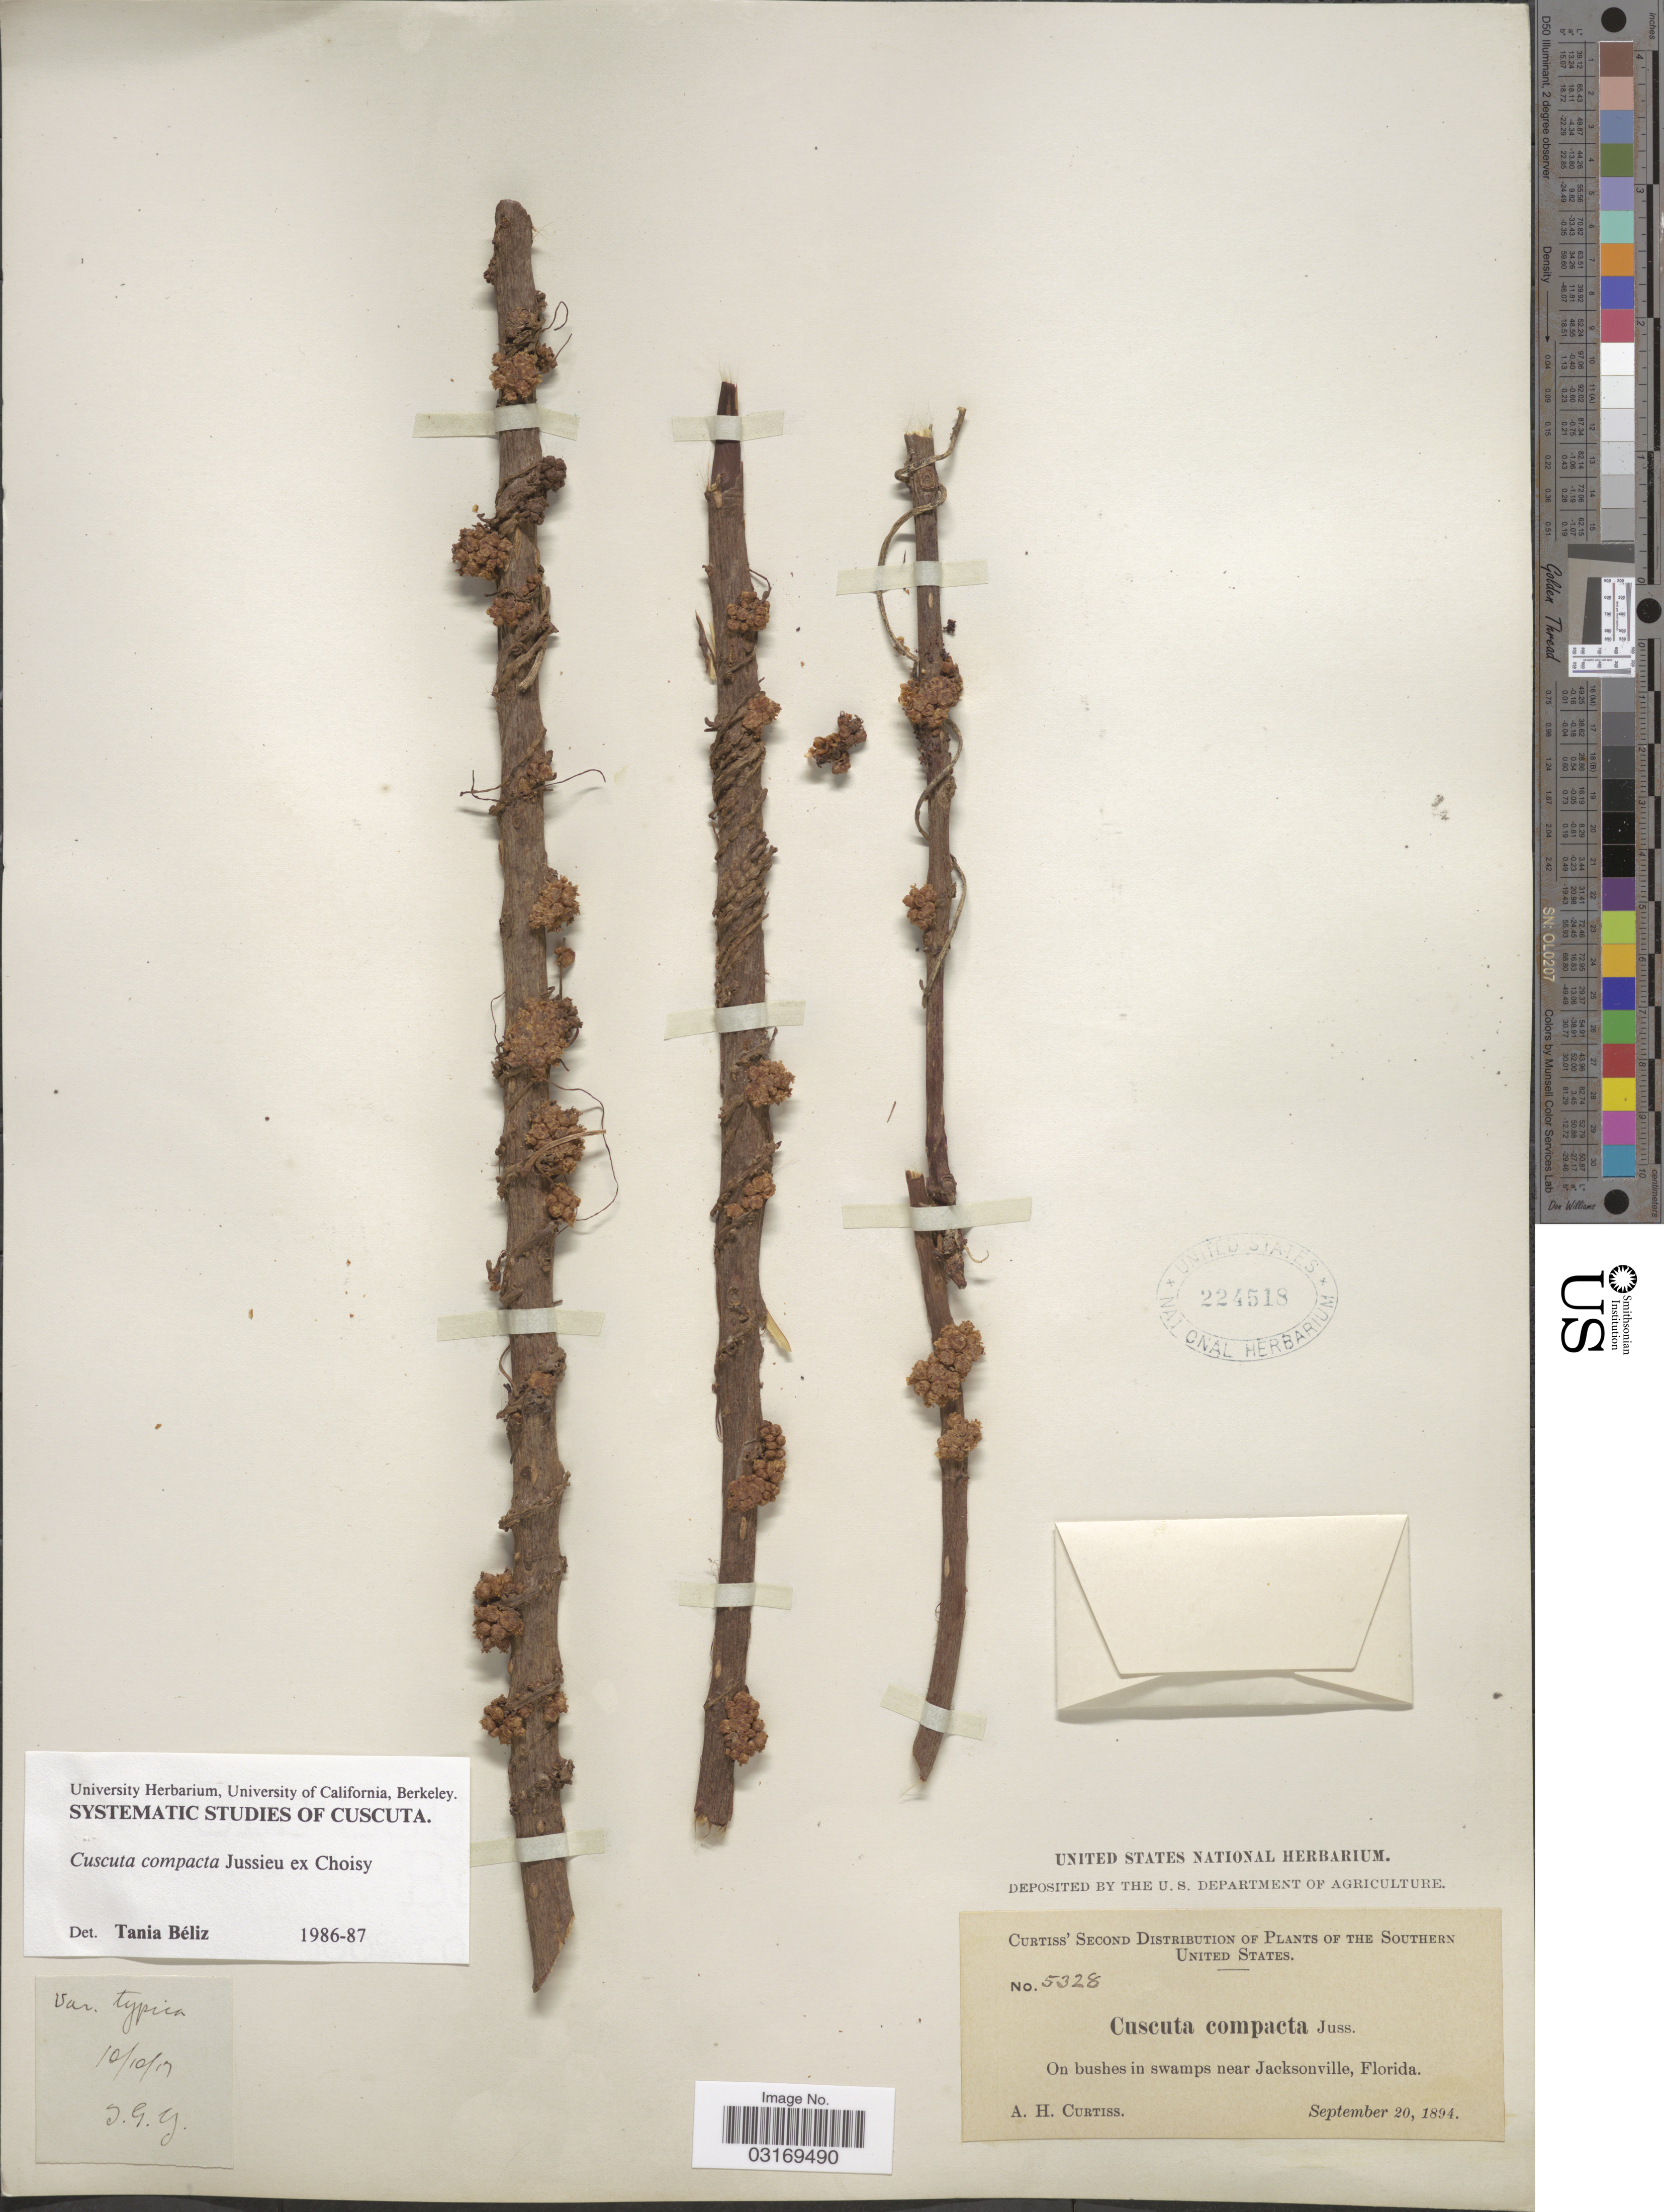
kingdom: Plantae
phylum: Tracheophyta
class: Magnoliopsida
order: Solanales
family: Convolvulaceae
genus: Cuscuta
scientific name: Cuscuta compacta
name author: Juss. ex Choisy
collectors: A. H. Curtiss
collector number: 5328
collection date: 1894-09-20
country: United States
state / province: Florida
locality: The Southern United States. On bushes in swamps near Jacksonville.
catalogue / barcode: US 224518